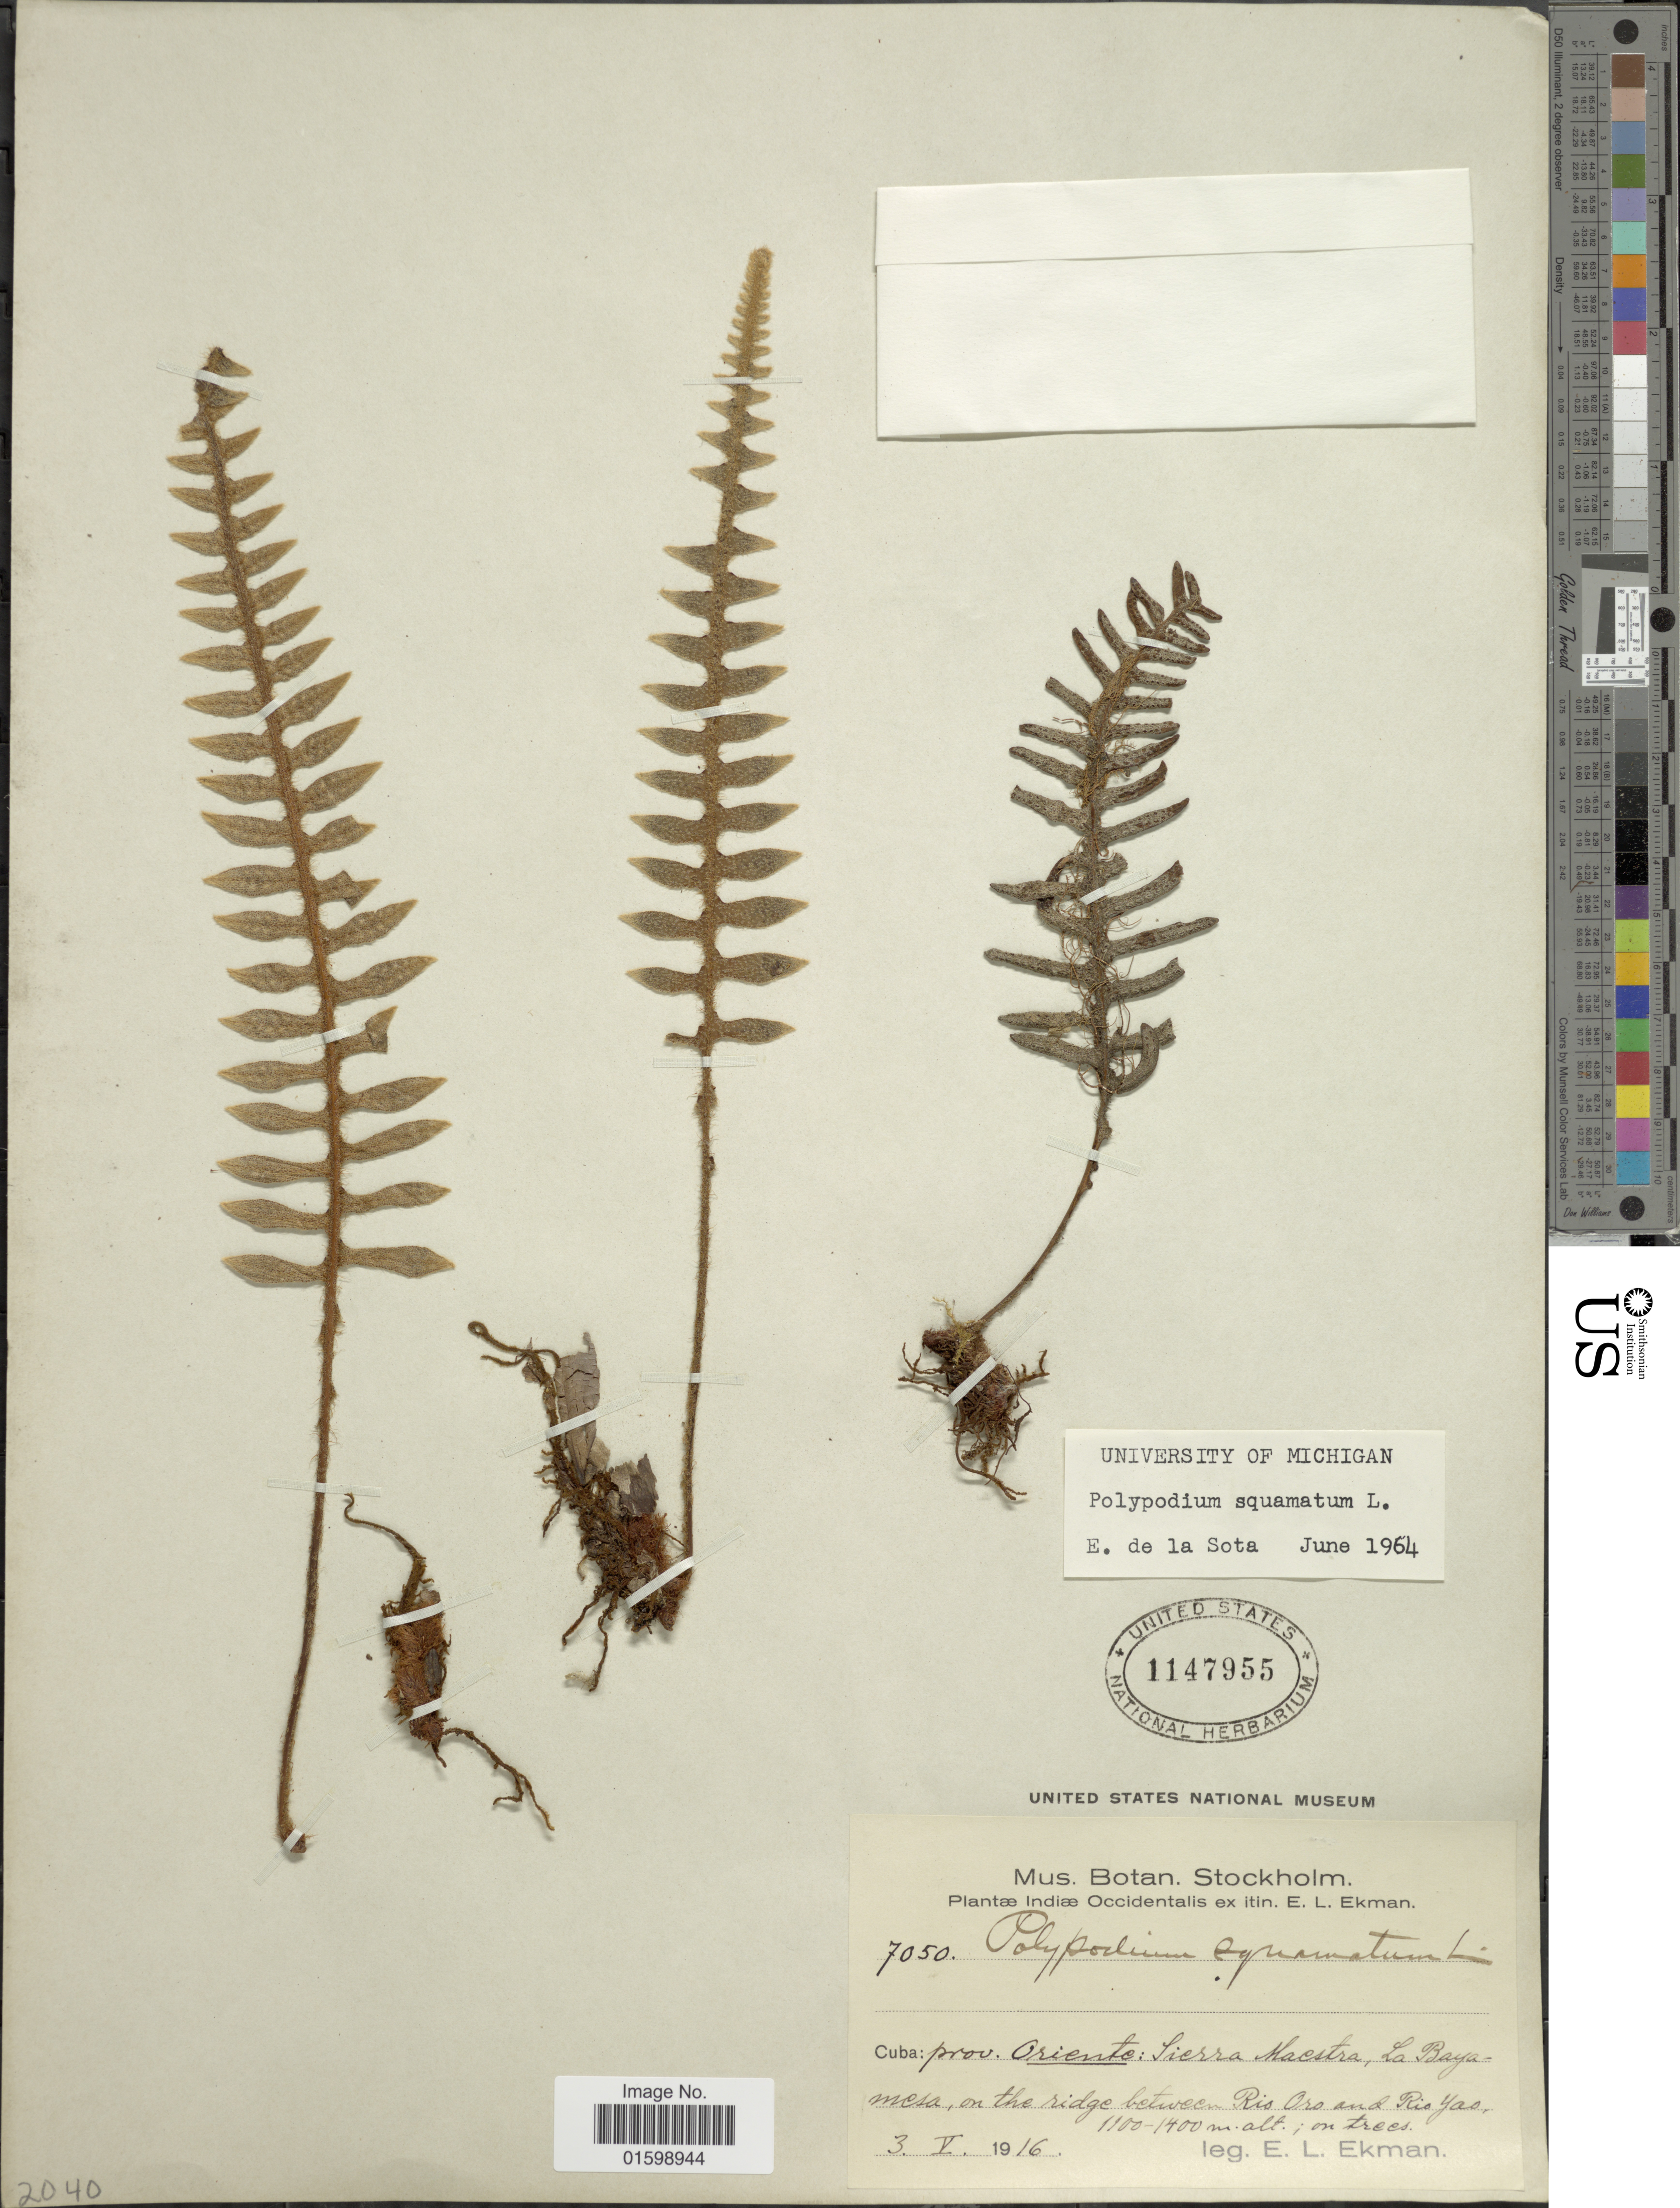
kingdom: Plantae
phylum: Tracheophyta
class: Polypodiopsida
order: Polypodiales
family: Polypodiaceae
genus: Pleopeltis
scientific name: Pleopeltis squamata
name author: (L.) J. Sm.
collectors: E. L. Ekman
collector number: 7050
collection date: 1916-05-03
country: Cuba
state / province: Oriente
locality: Indiae Occidentalis, Sierra Maestre, La Baya-mesa, on the ridge between Rio Oro and Rio Yao, on trees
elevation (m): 1100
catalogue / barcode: US 1147955